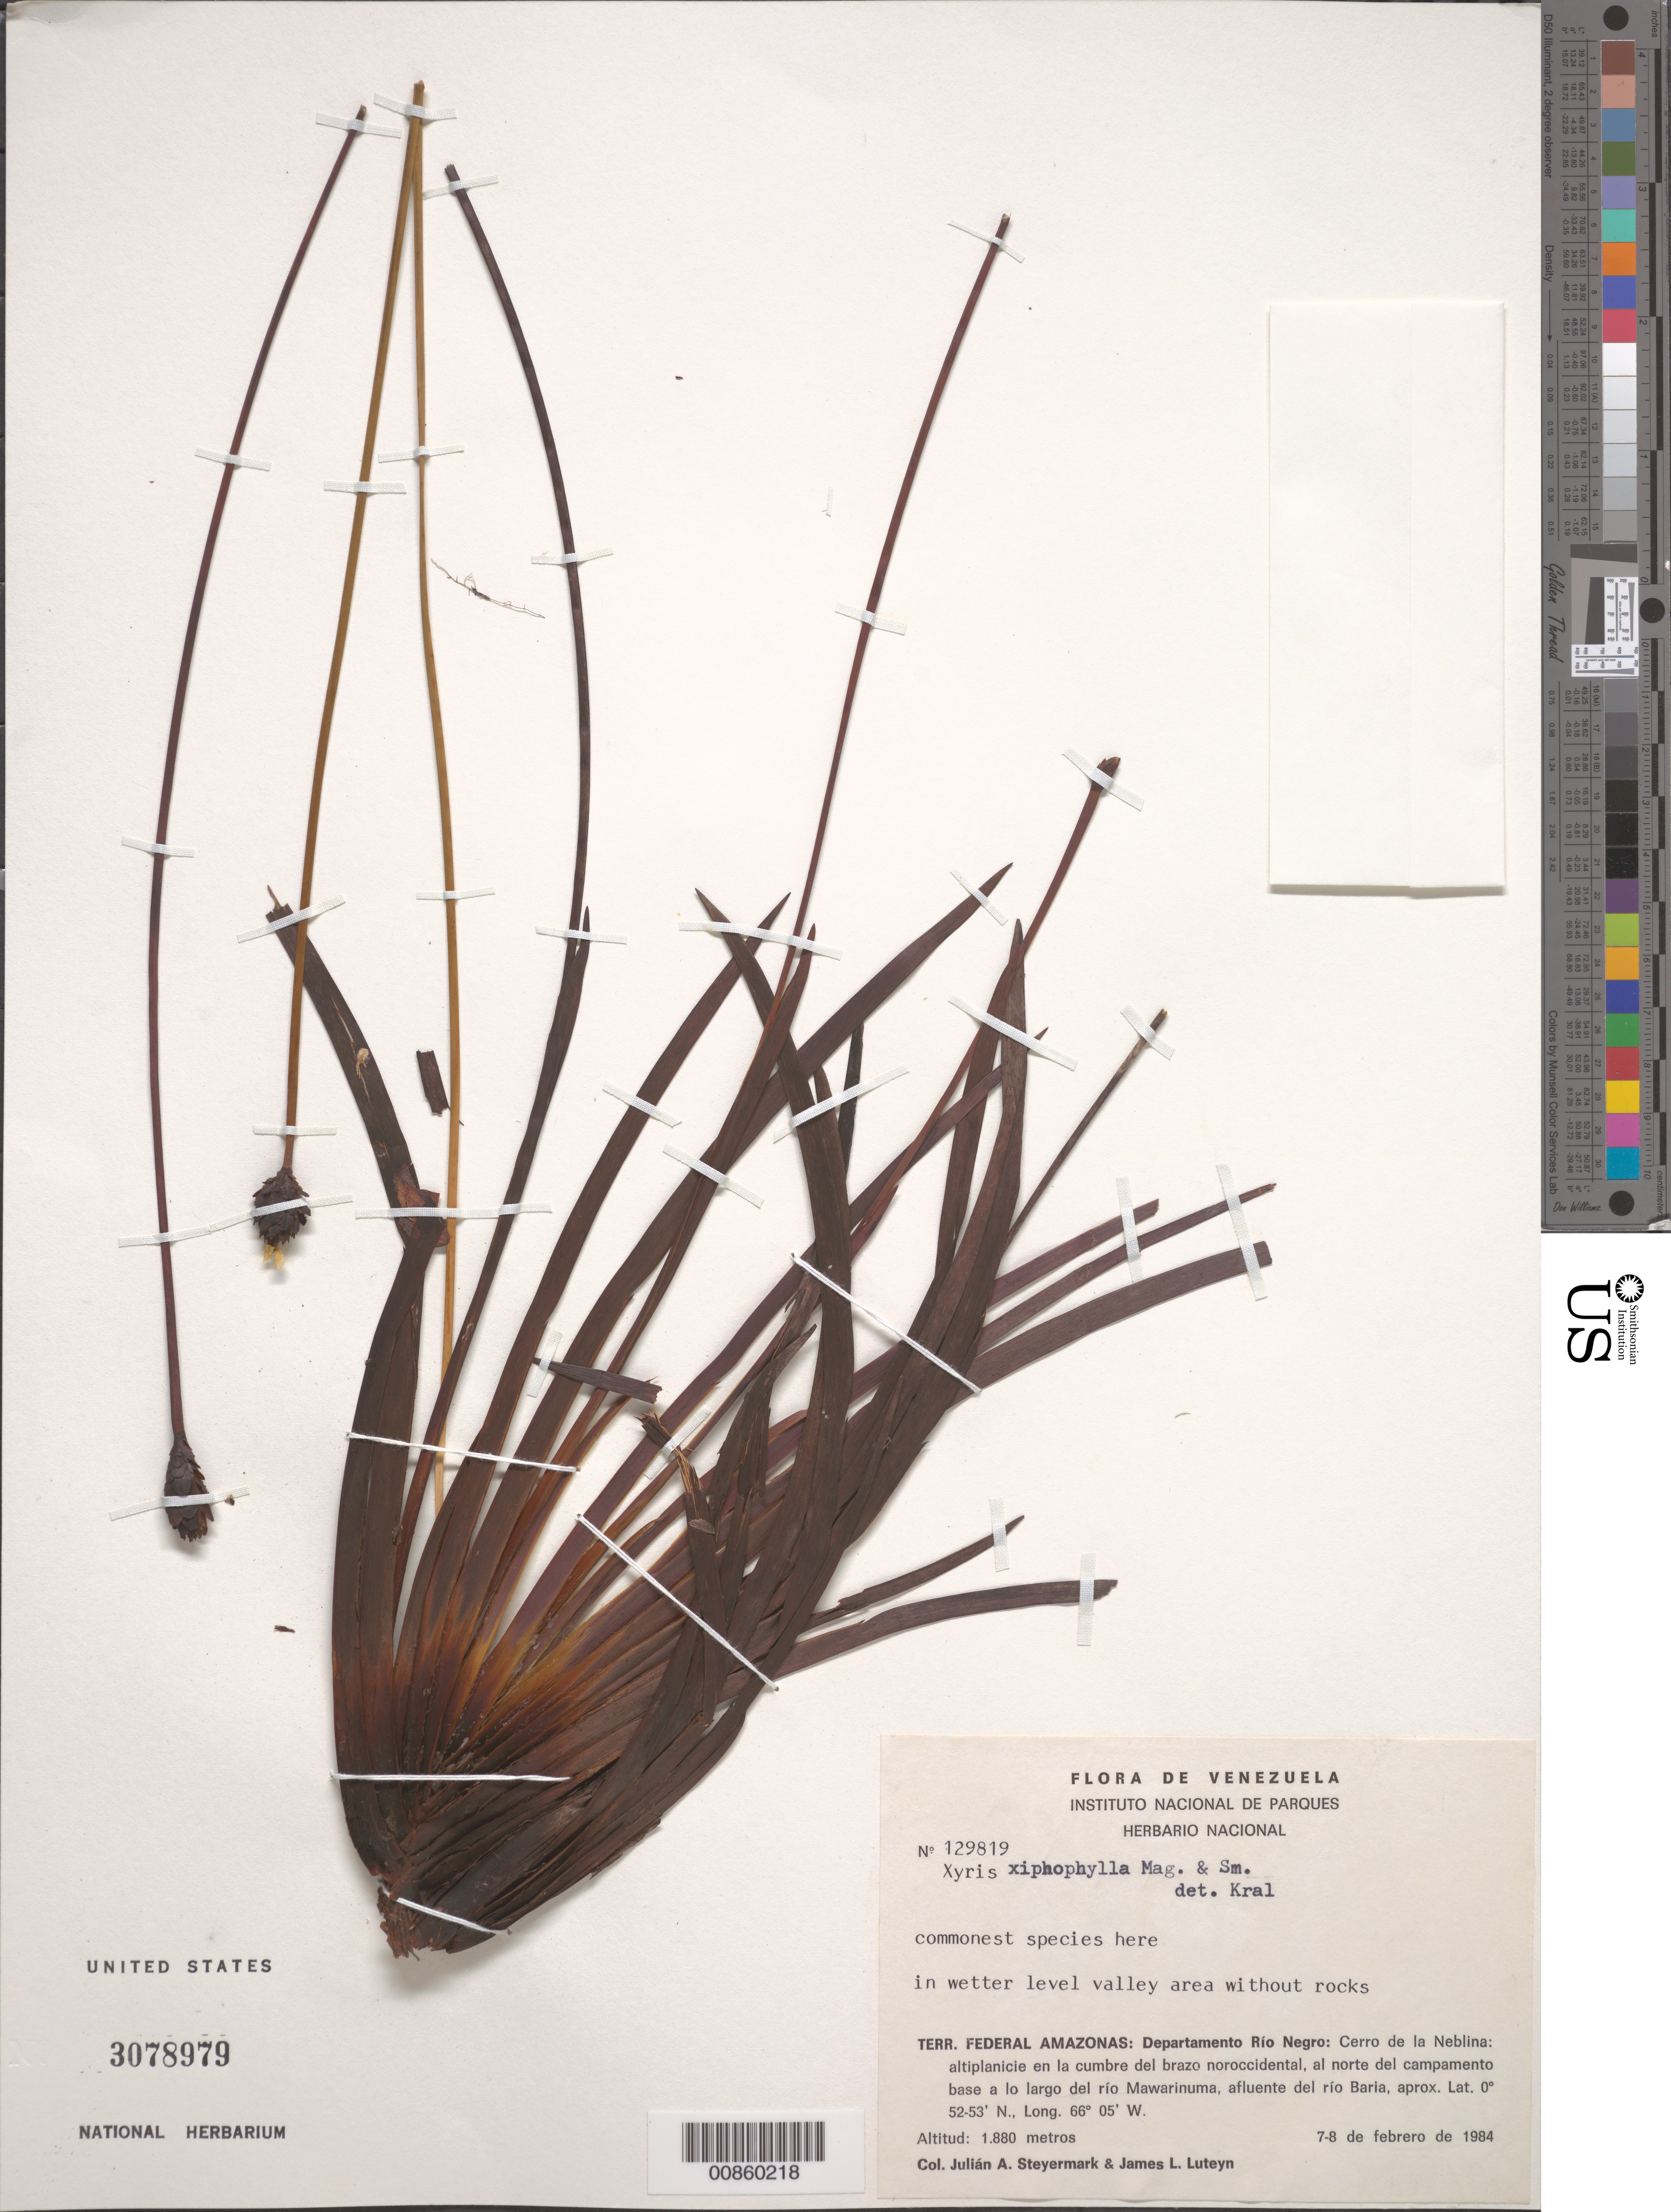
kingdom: Plantae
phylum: Tracheophyta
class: Liliopsida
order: Poales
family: Xyridaceae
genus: Xyris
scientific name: Xyris xiphophylla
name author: Maguire & L.B. Sm.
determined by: Kral, Robert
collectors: J. Steyermark & J. L. Luteyn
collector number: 129819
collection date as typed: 7-Feb-84 to 8-Feb-84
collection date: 1984-02-07/1984-02-08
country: Venezuela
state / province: Amazonas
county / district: Río Negro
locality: Cerro de La Neblina, en la cumbre del brazo noroccidental, al norte del campamento base a lo largo del río Mawarinuma, afluente del río Baria.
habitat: In level wetter valley area without rocks.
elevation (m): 1880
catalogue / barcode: US 3078979